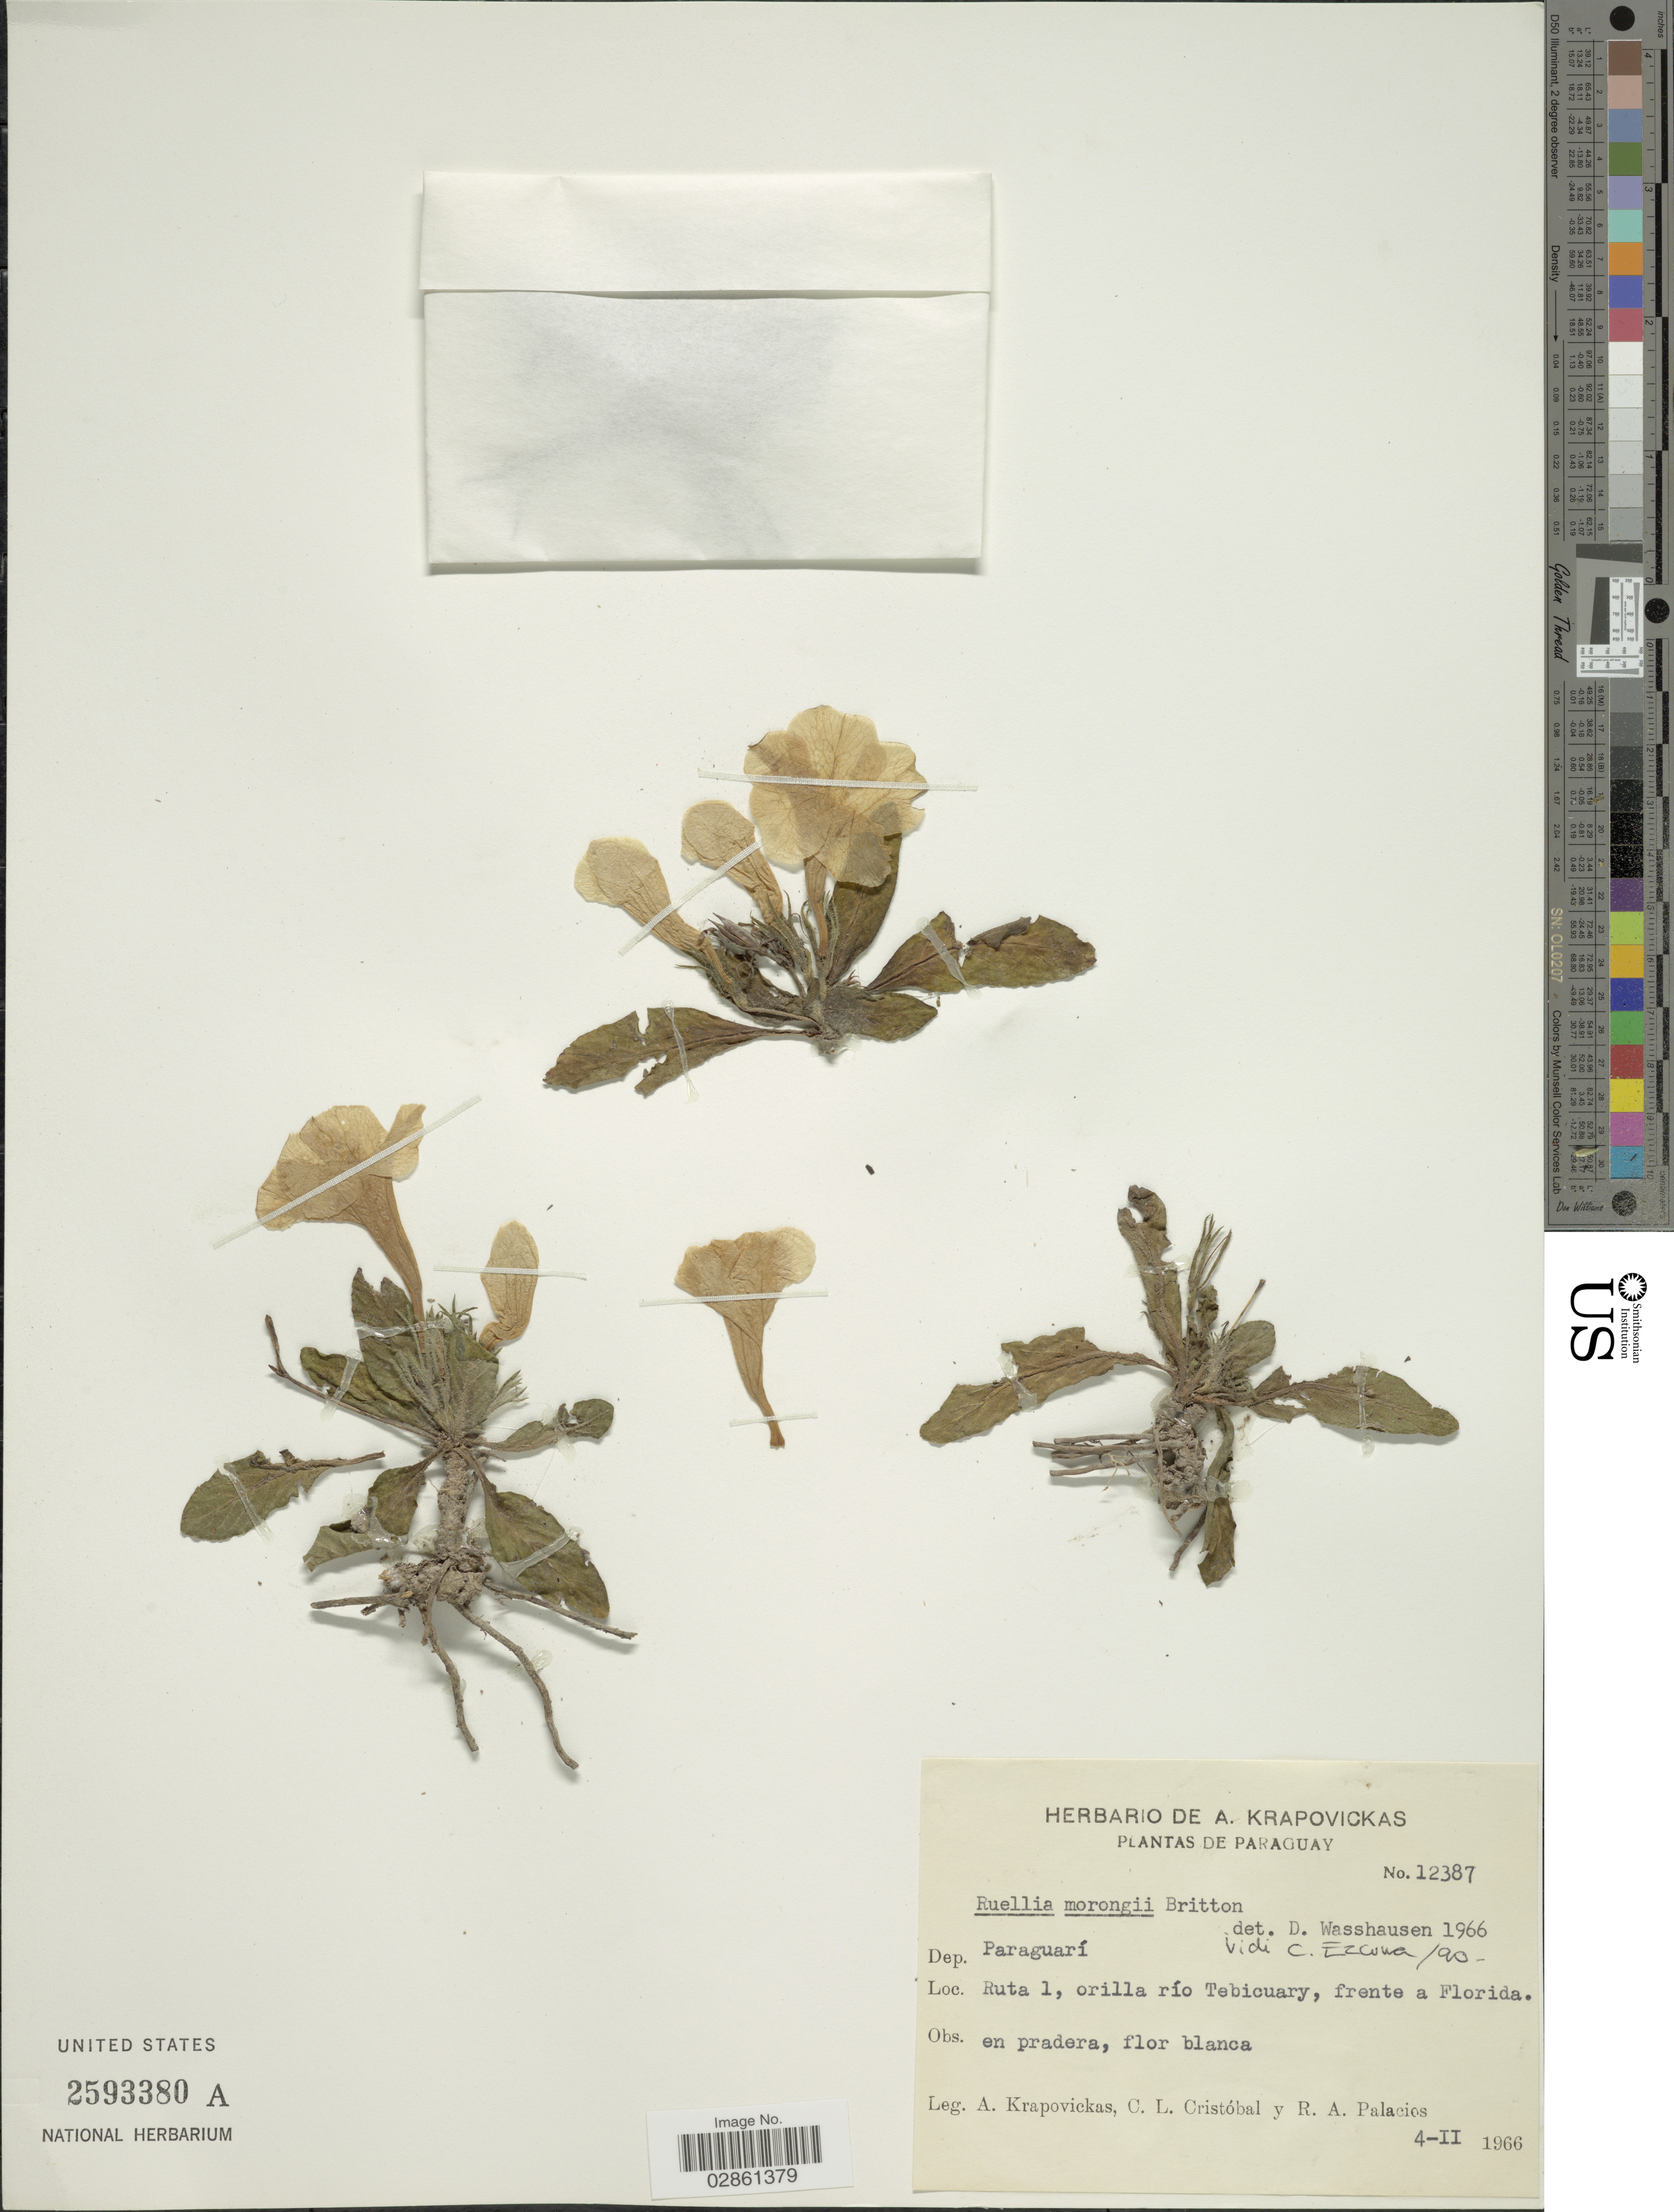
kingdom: Plantae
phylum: Tracheophyta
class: Magnoliopsida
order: Lamiales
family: Acanthaceae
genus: Ruellia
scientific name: Ruellia morongii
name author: Britton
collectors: A. Krapovickas, C. L. Cristóbal & R. Palacios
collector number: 12387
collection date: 1966-02-04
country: Paraguay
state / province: Paraguari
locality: Dep. Paraguarí. Ruta 1, orilla río Tebicuary, frente a Florida.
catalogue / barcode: US 2593380A